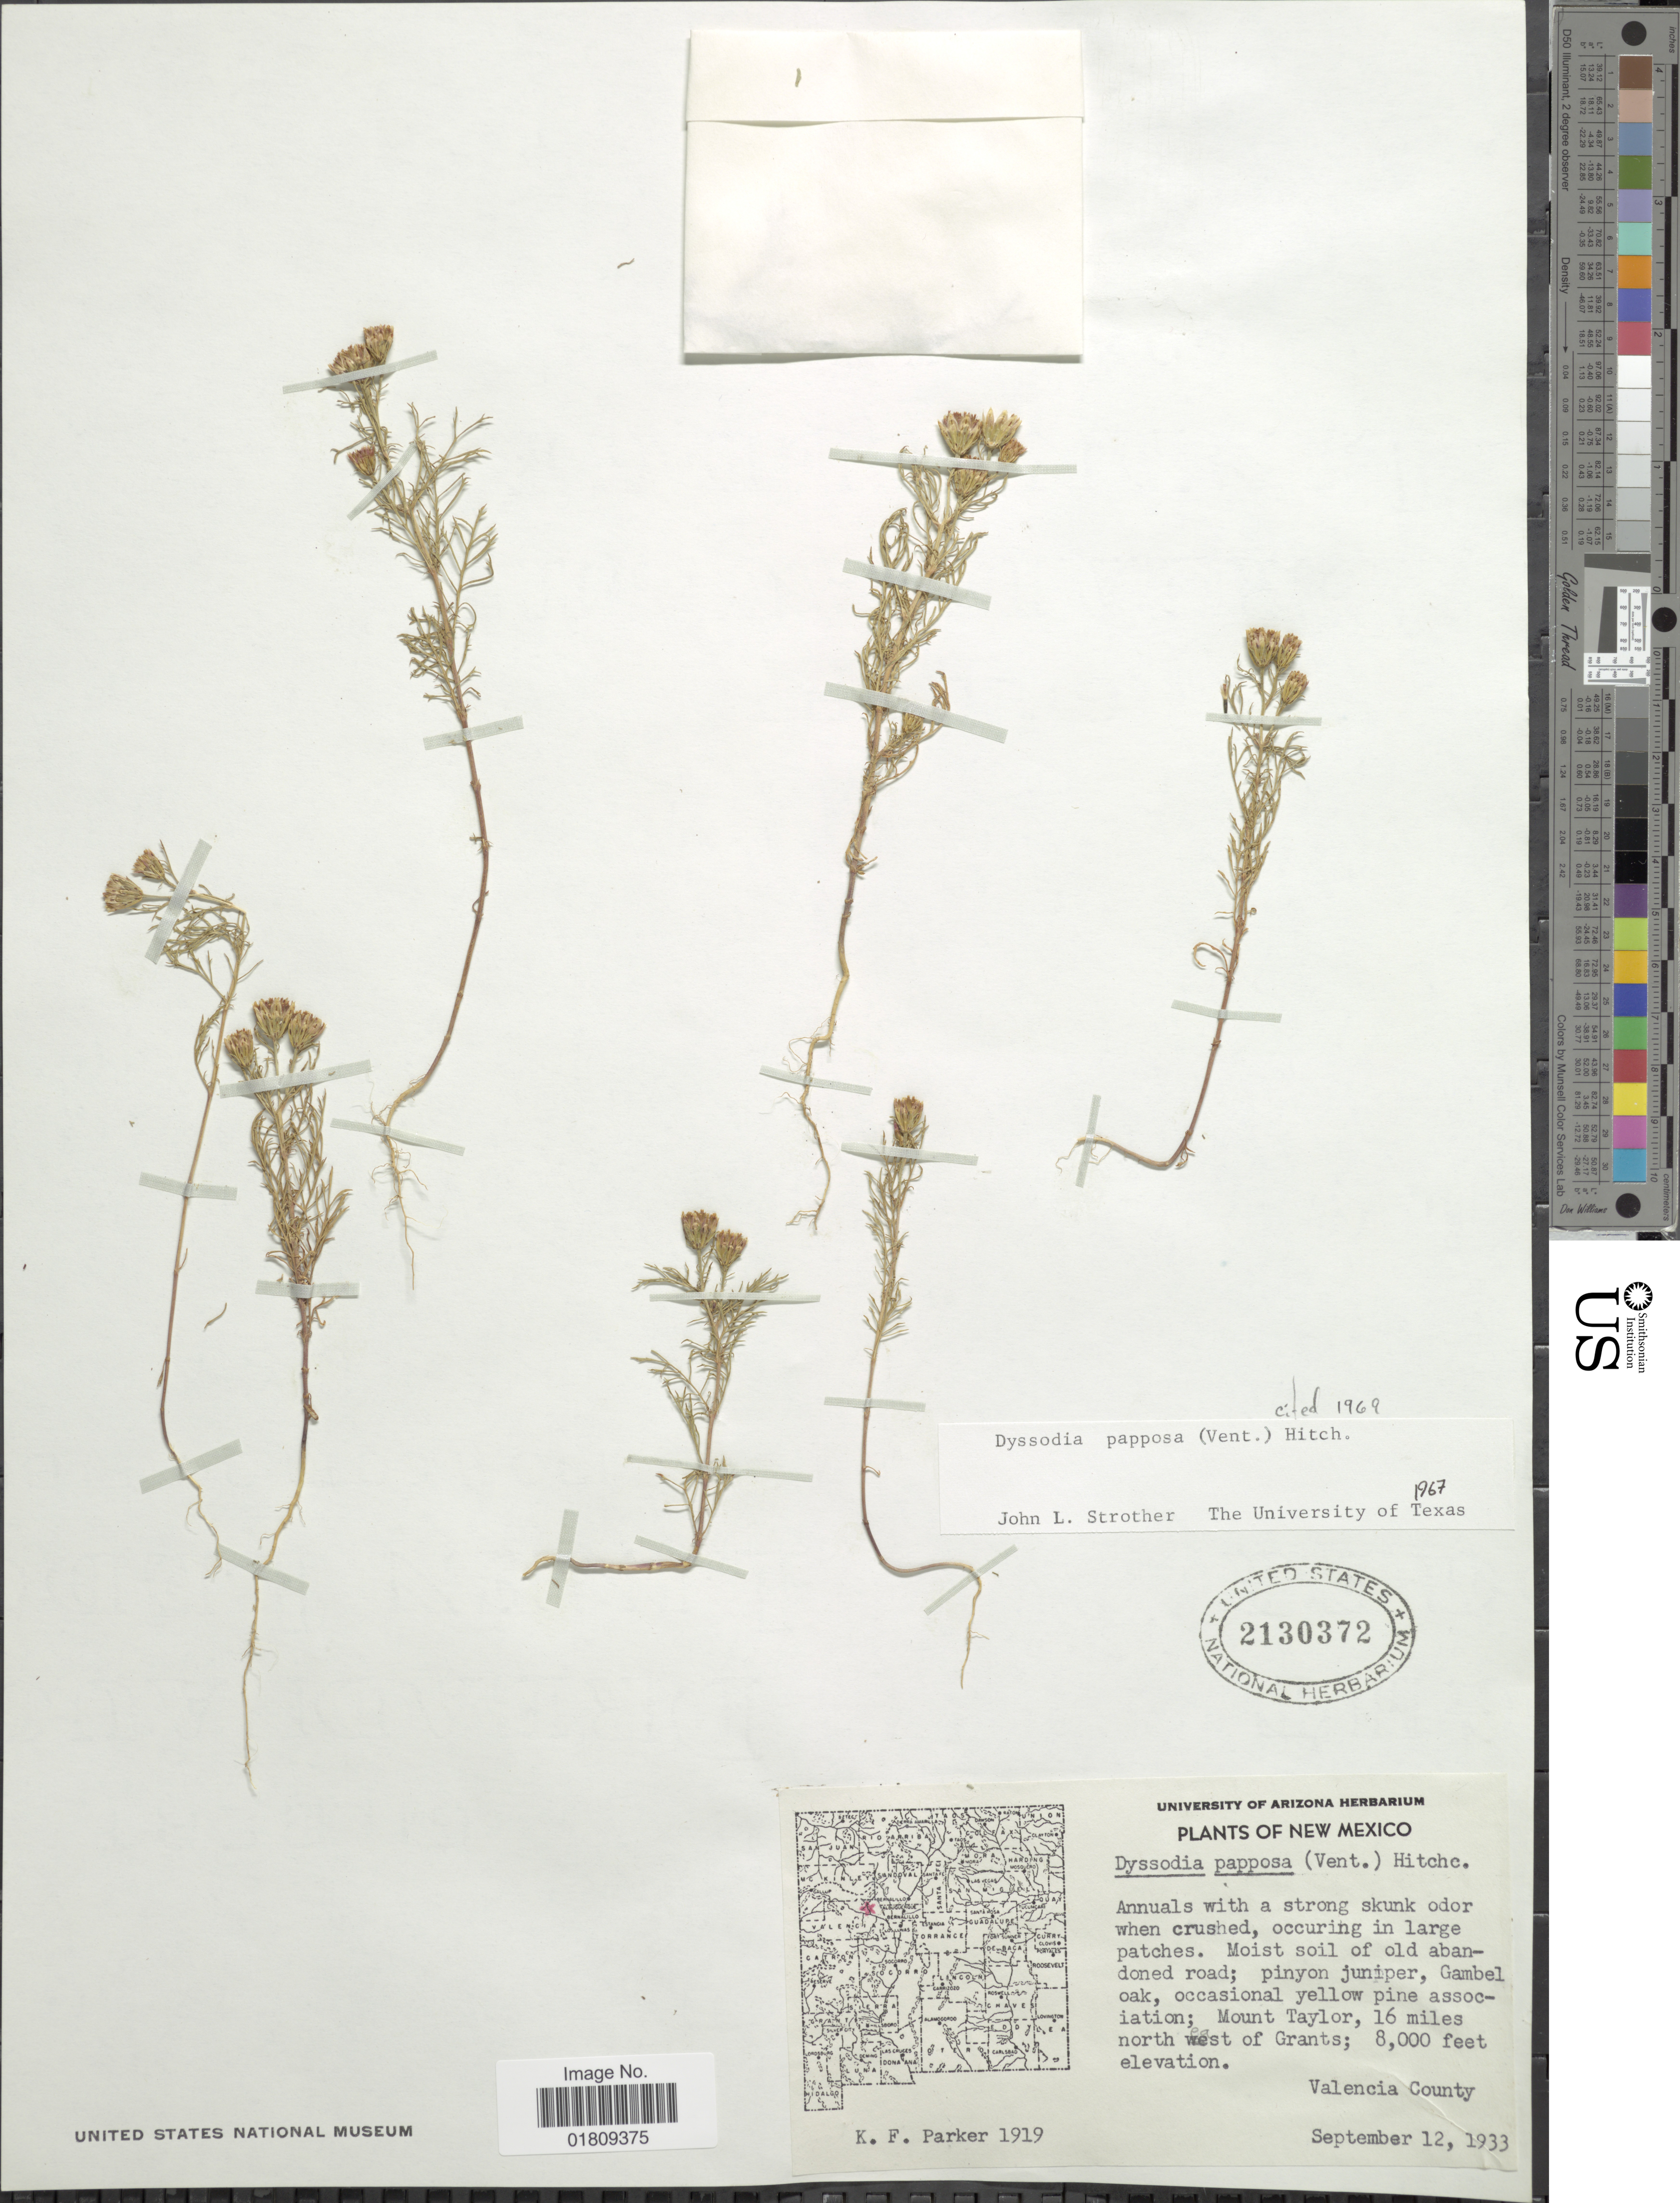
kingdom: Plantae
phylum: Tracheophyta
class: Magnoliopsida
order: Asterales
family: Asteraceae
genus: Dyssodia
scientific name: Dyssodia papposa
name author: (Vent.) Hitchc.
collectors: K. F. Parker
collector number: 1919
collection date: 1933-09-12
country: United States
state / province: New Mexico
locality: Moist soil of old abandoned road; pinyon juniper, Gambel oak, occasional yellow pine association; Mount Taylor, 16 miles north east of Grants, Valencia County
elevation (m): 2438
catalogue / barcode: US 2130372